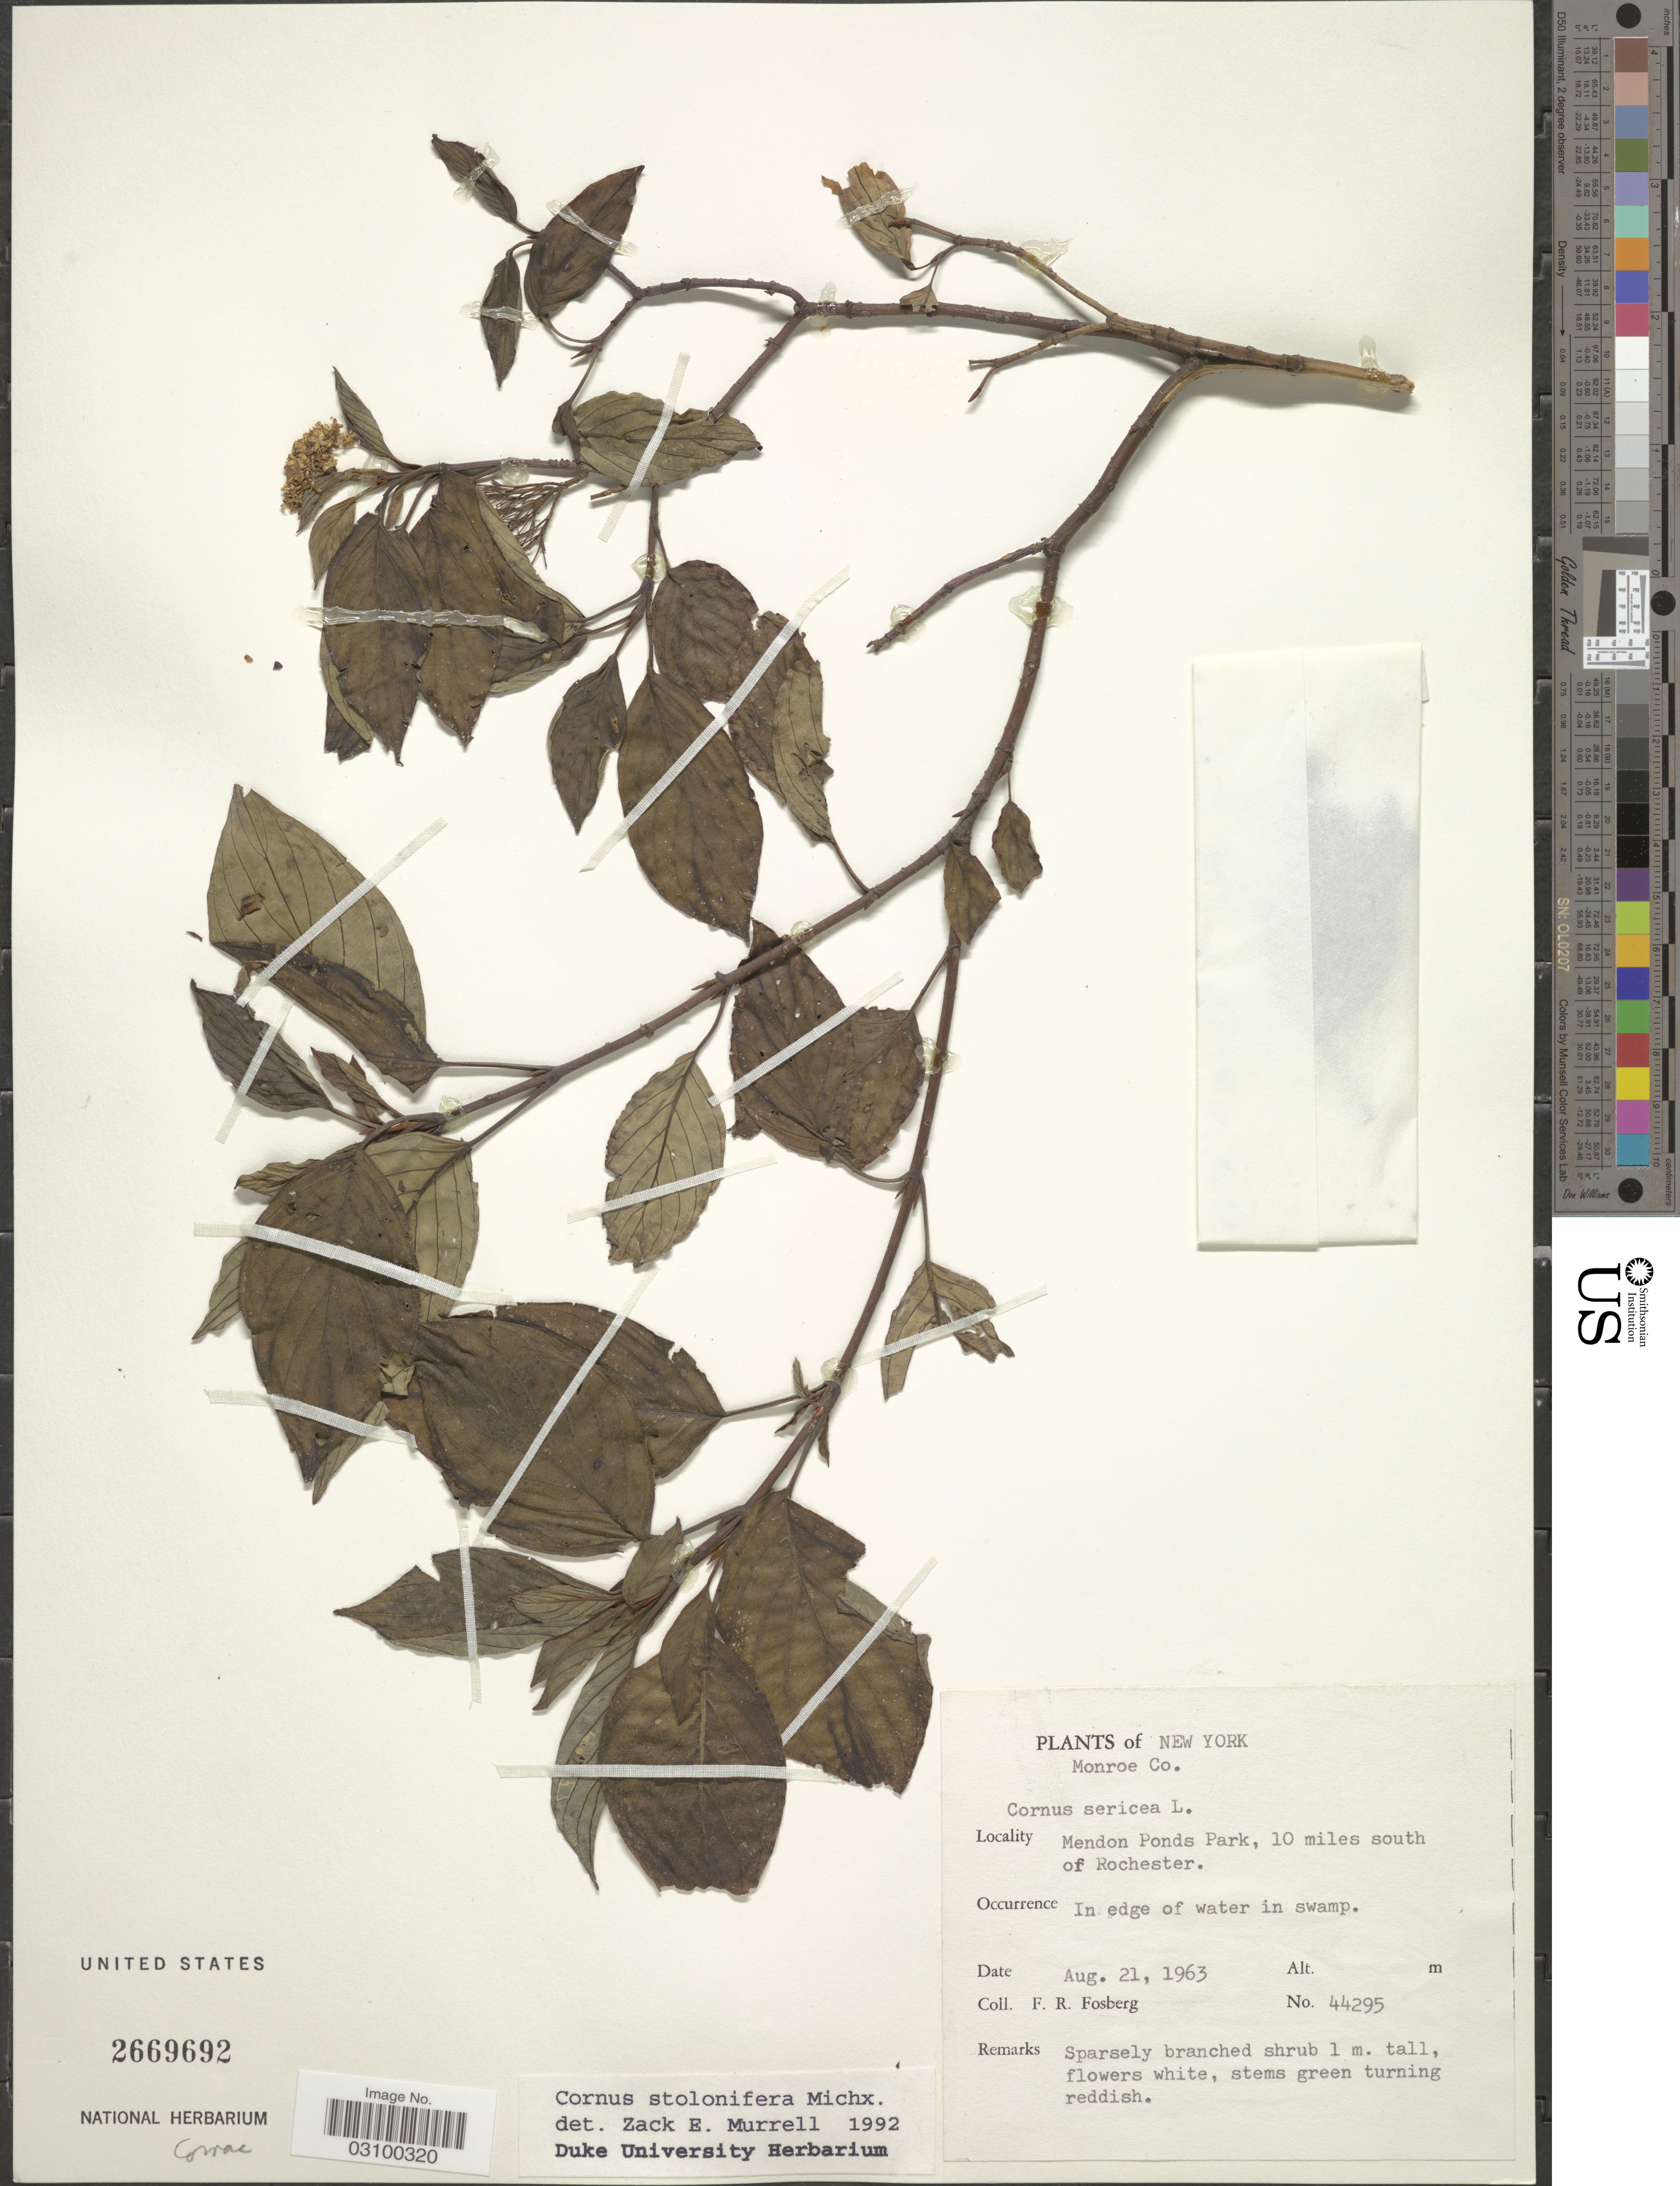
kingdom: Plantae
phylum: Tracheophyta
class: Magnoliopsida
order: Cornales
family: Cornaceae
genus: Cornus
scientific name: Cornus sericea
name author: L.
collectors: F. R. Fosberg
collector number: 44295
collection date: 1963-08-21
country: United States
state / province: New York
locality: Monroe Co. Mendon Ponds Park, 10 miles south of Rochester.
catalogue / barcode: US 2669692